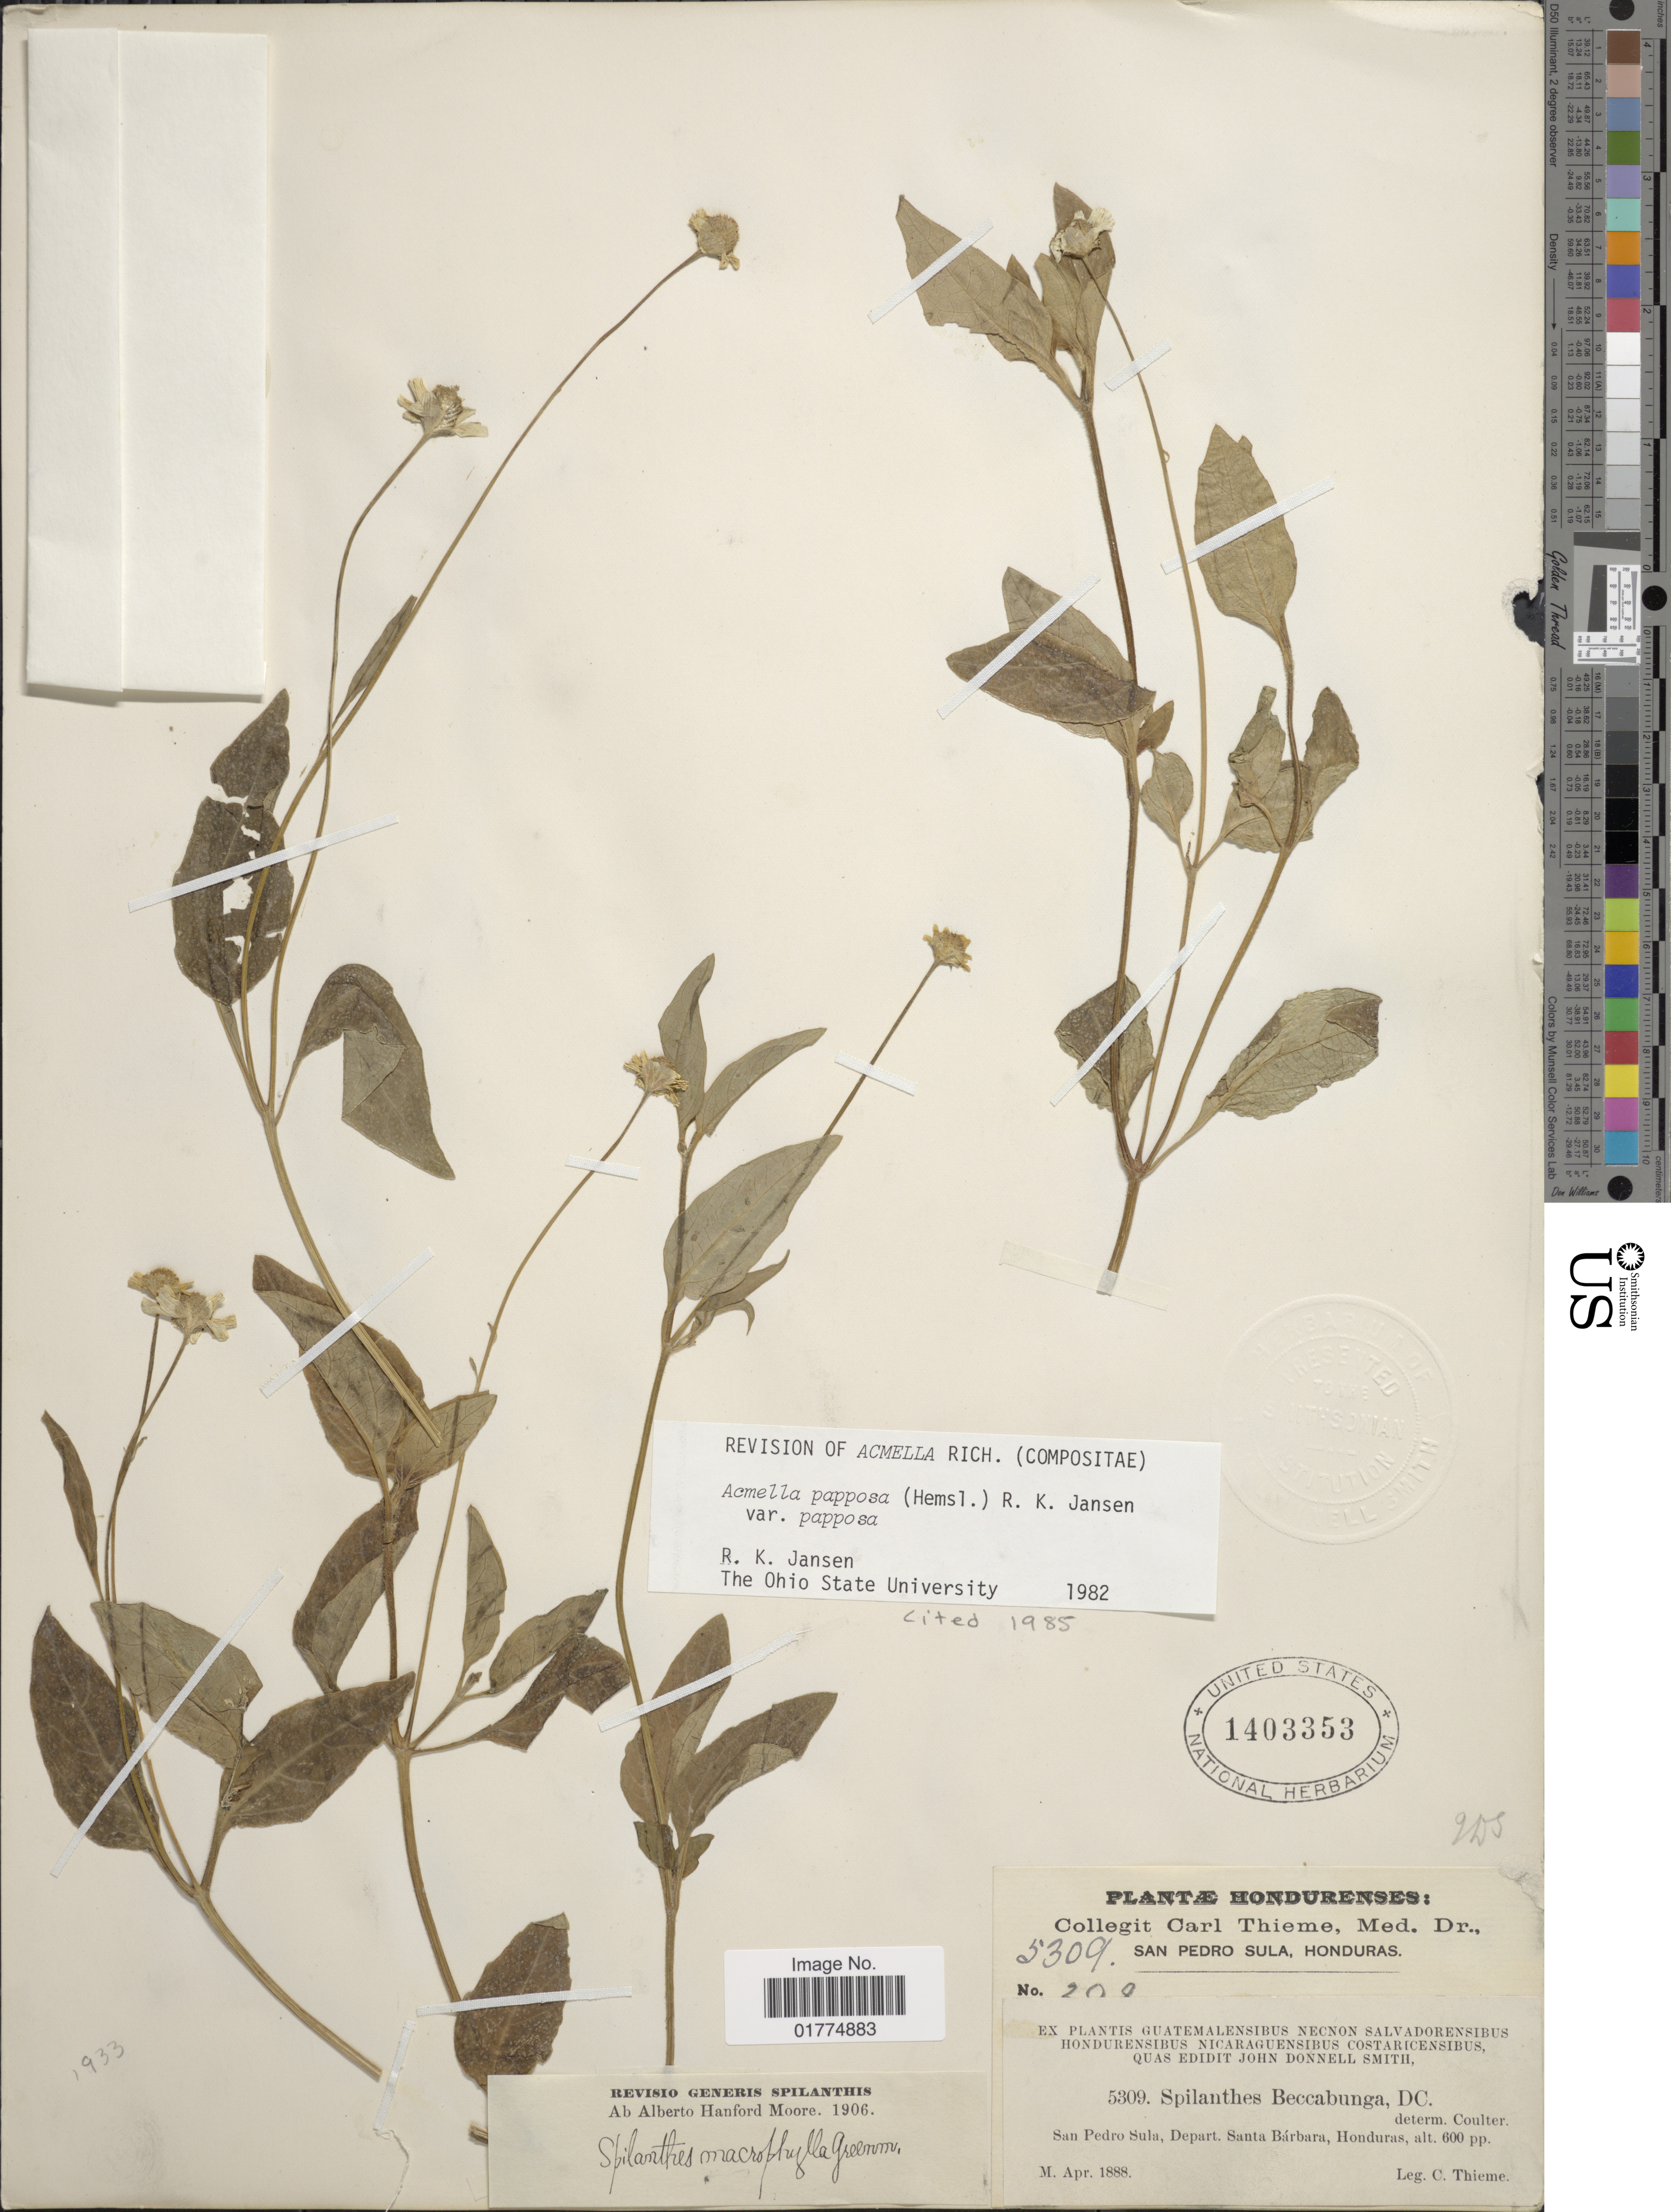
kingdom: Plantae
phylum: Tracheophyta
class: Magnoliopsida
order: Asterales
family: Asteraceae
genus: Acmella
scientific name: Acmella papposa var. papposa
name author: (Hemsl.) R.K. Jansen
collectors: C. Thieme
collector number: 5309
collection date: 1888-04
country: Honduras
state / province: Santa Bárbara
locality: San Pedro Sula, Depart. San Bárbara, Honduras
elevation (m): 183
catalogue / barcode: US 1403353